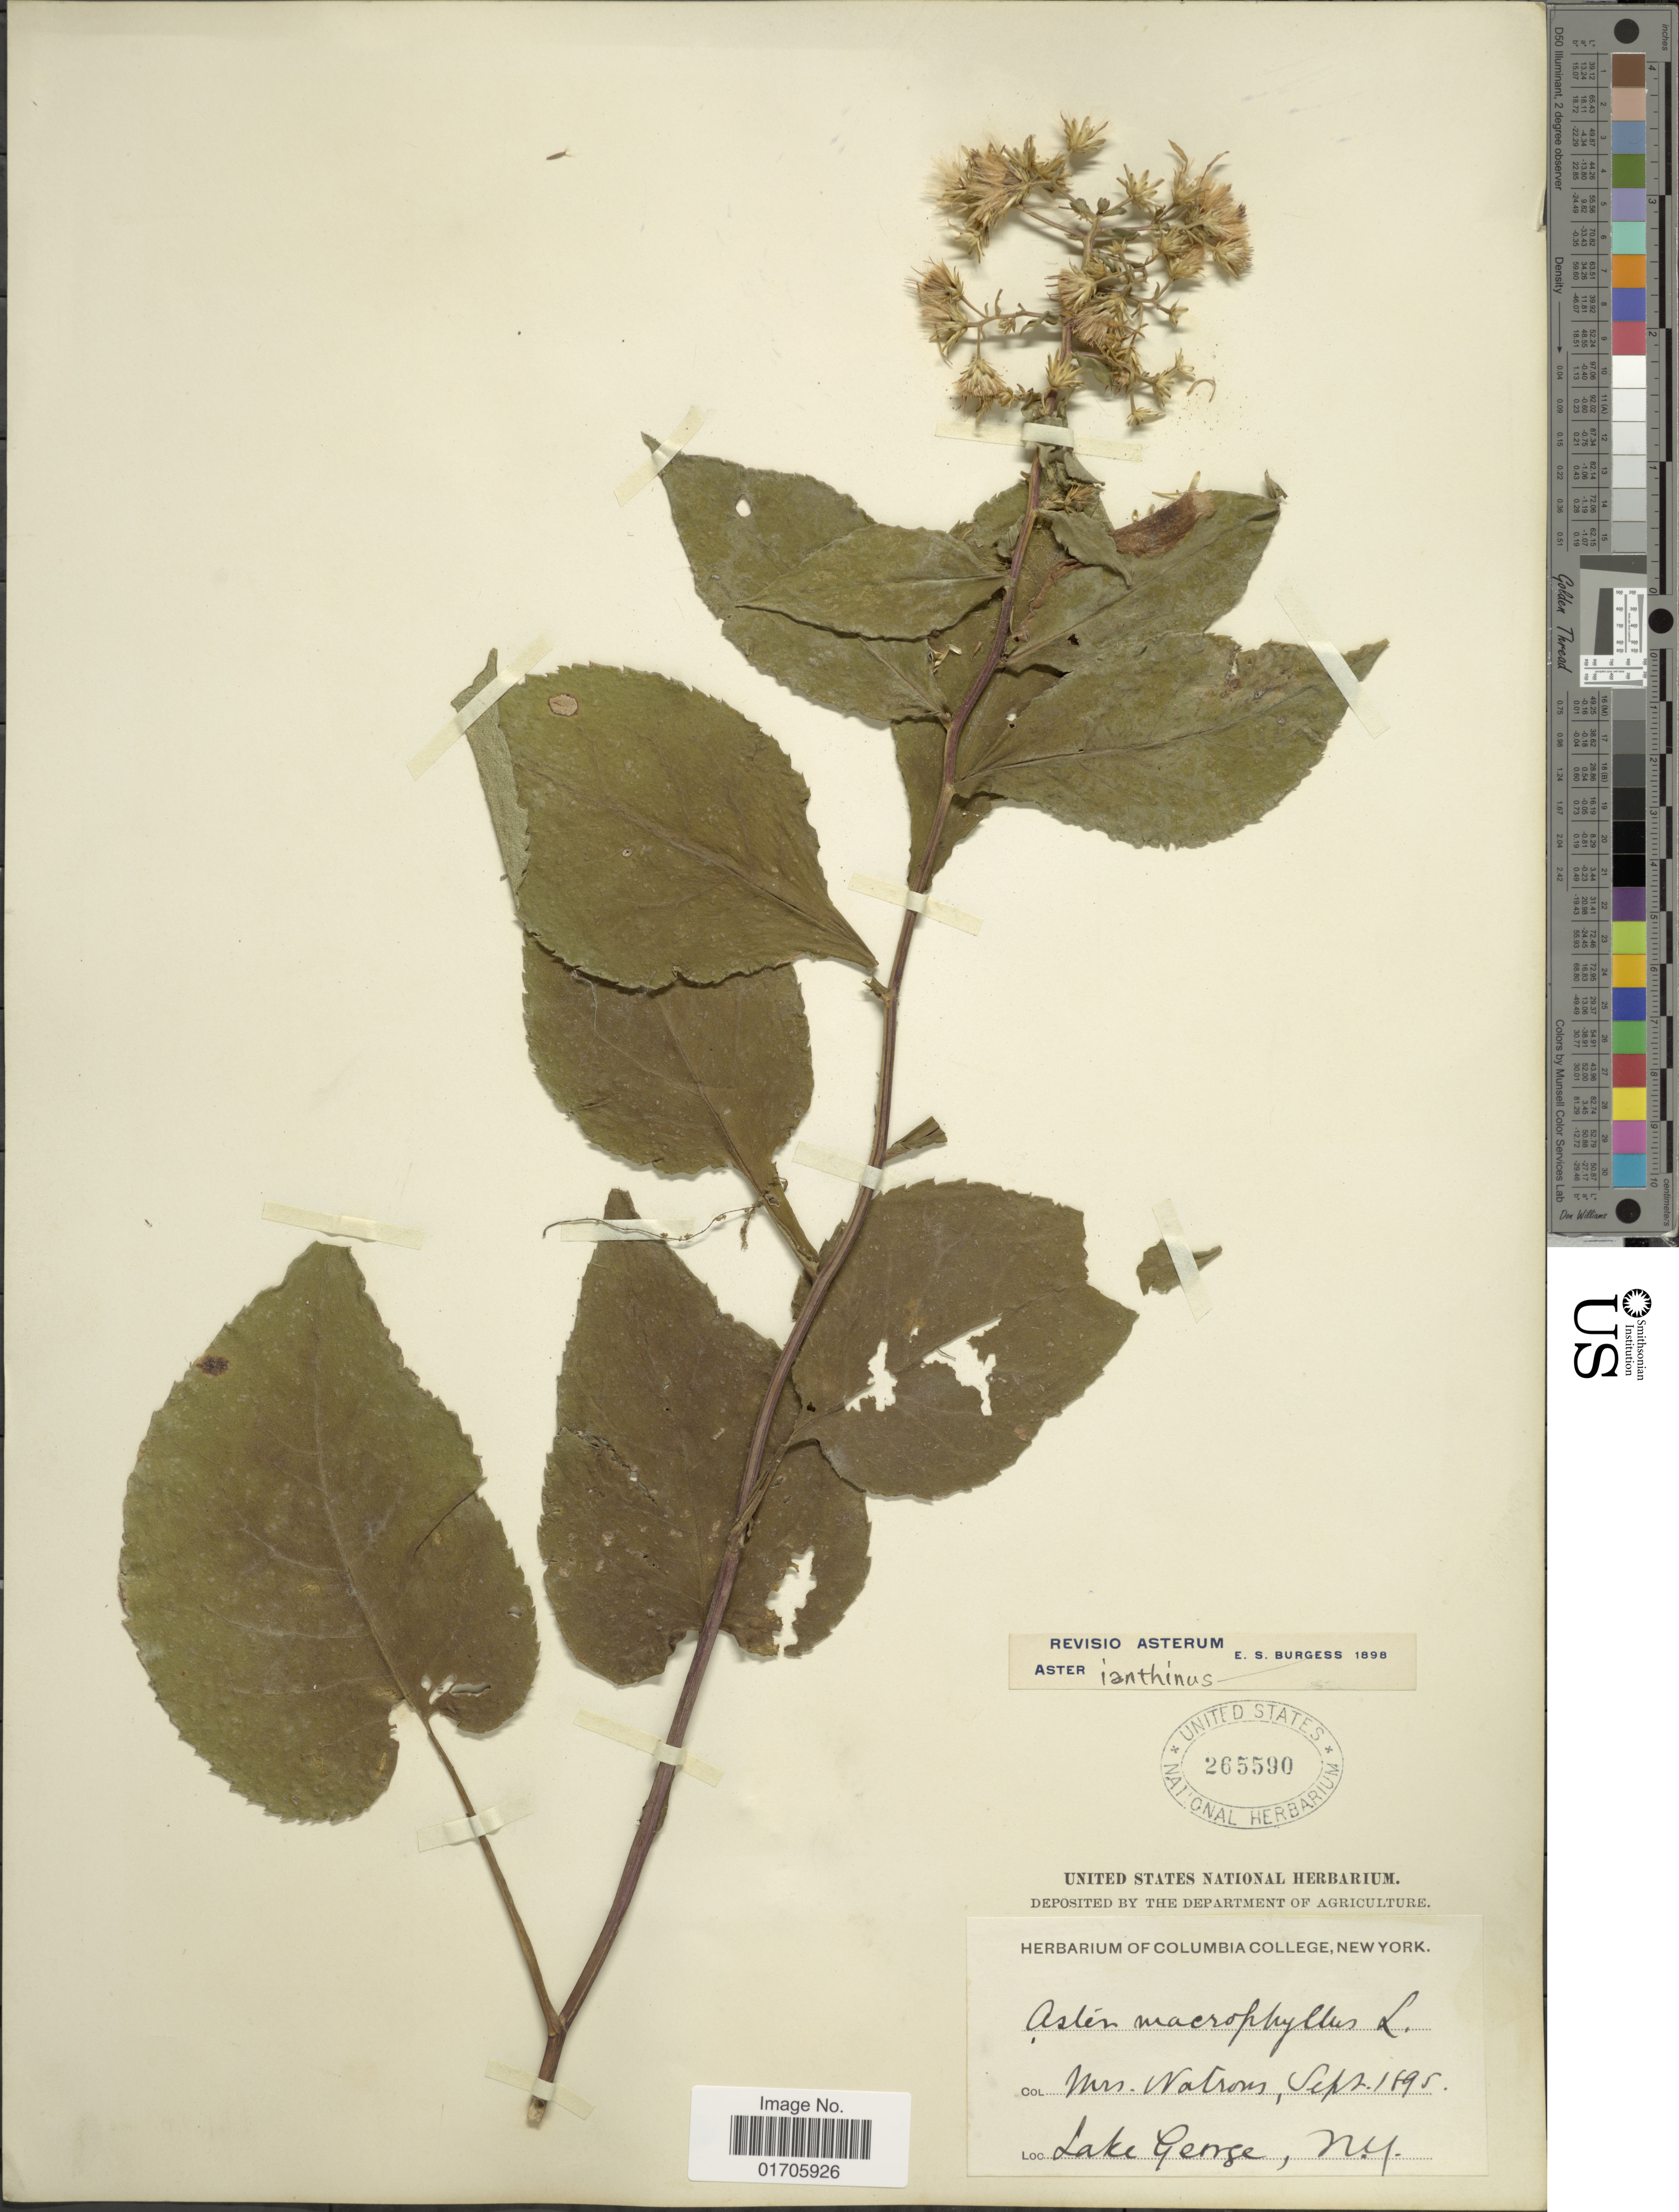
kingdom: Plantae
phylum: Tracheophyta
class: Magnoliopsida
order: Asterales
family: Asteraceae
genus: Eurybia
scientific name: Eurybia macrophylla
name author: (L.) Cass.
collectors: Watrous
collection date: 1895-09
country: United States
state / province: New York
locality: Lake George, N.Y.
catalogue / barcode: US 265590